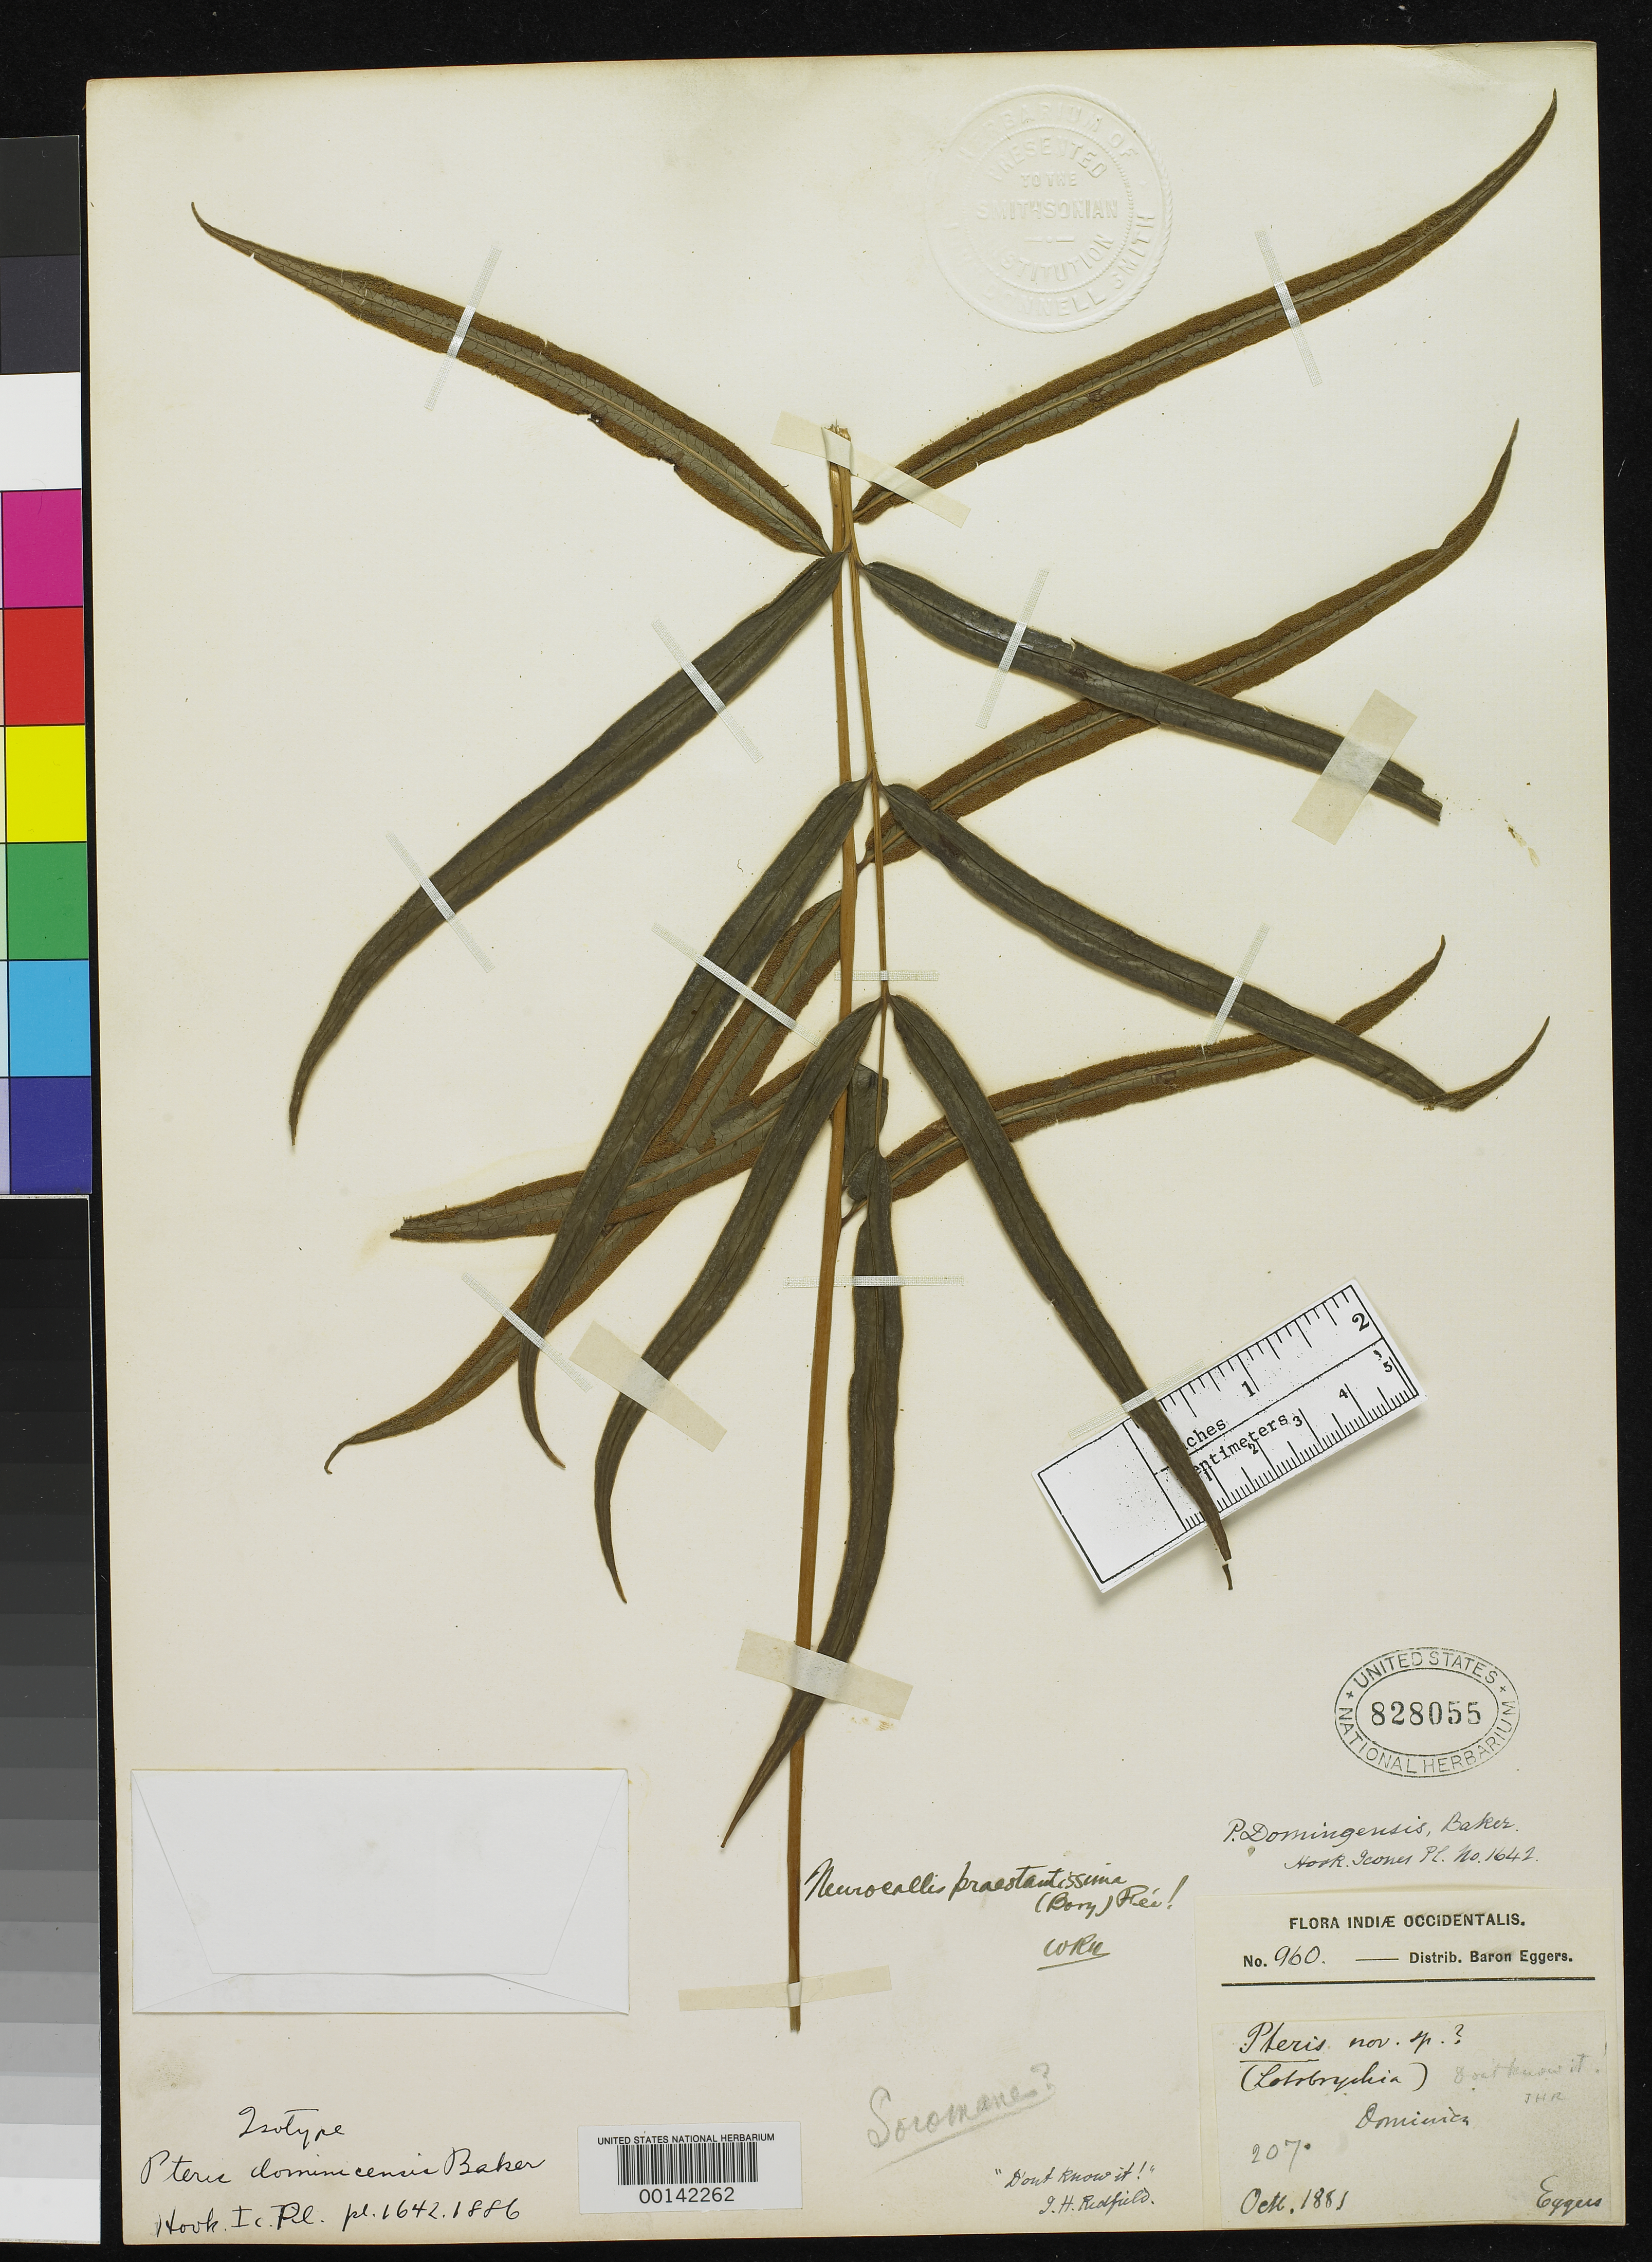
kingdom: Plantae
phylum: Tracheophyta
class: Polypodiopsida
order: Polypodiales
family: Pteridaceae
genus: Pteris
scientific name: Pteris dominicensis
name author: Baker in Hook.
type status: Type Collection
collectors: H. F. A. von Eggers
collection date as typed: Oct 1881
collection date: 1881-10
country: Dominica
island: Dominica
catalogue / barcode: US 828055